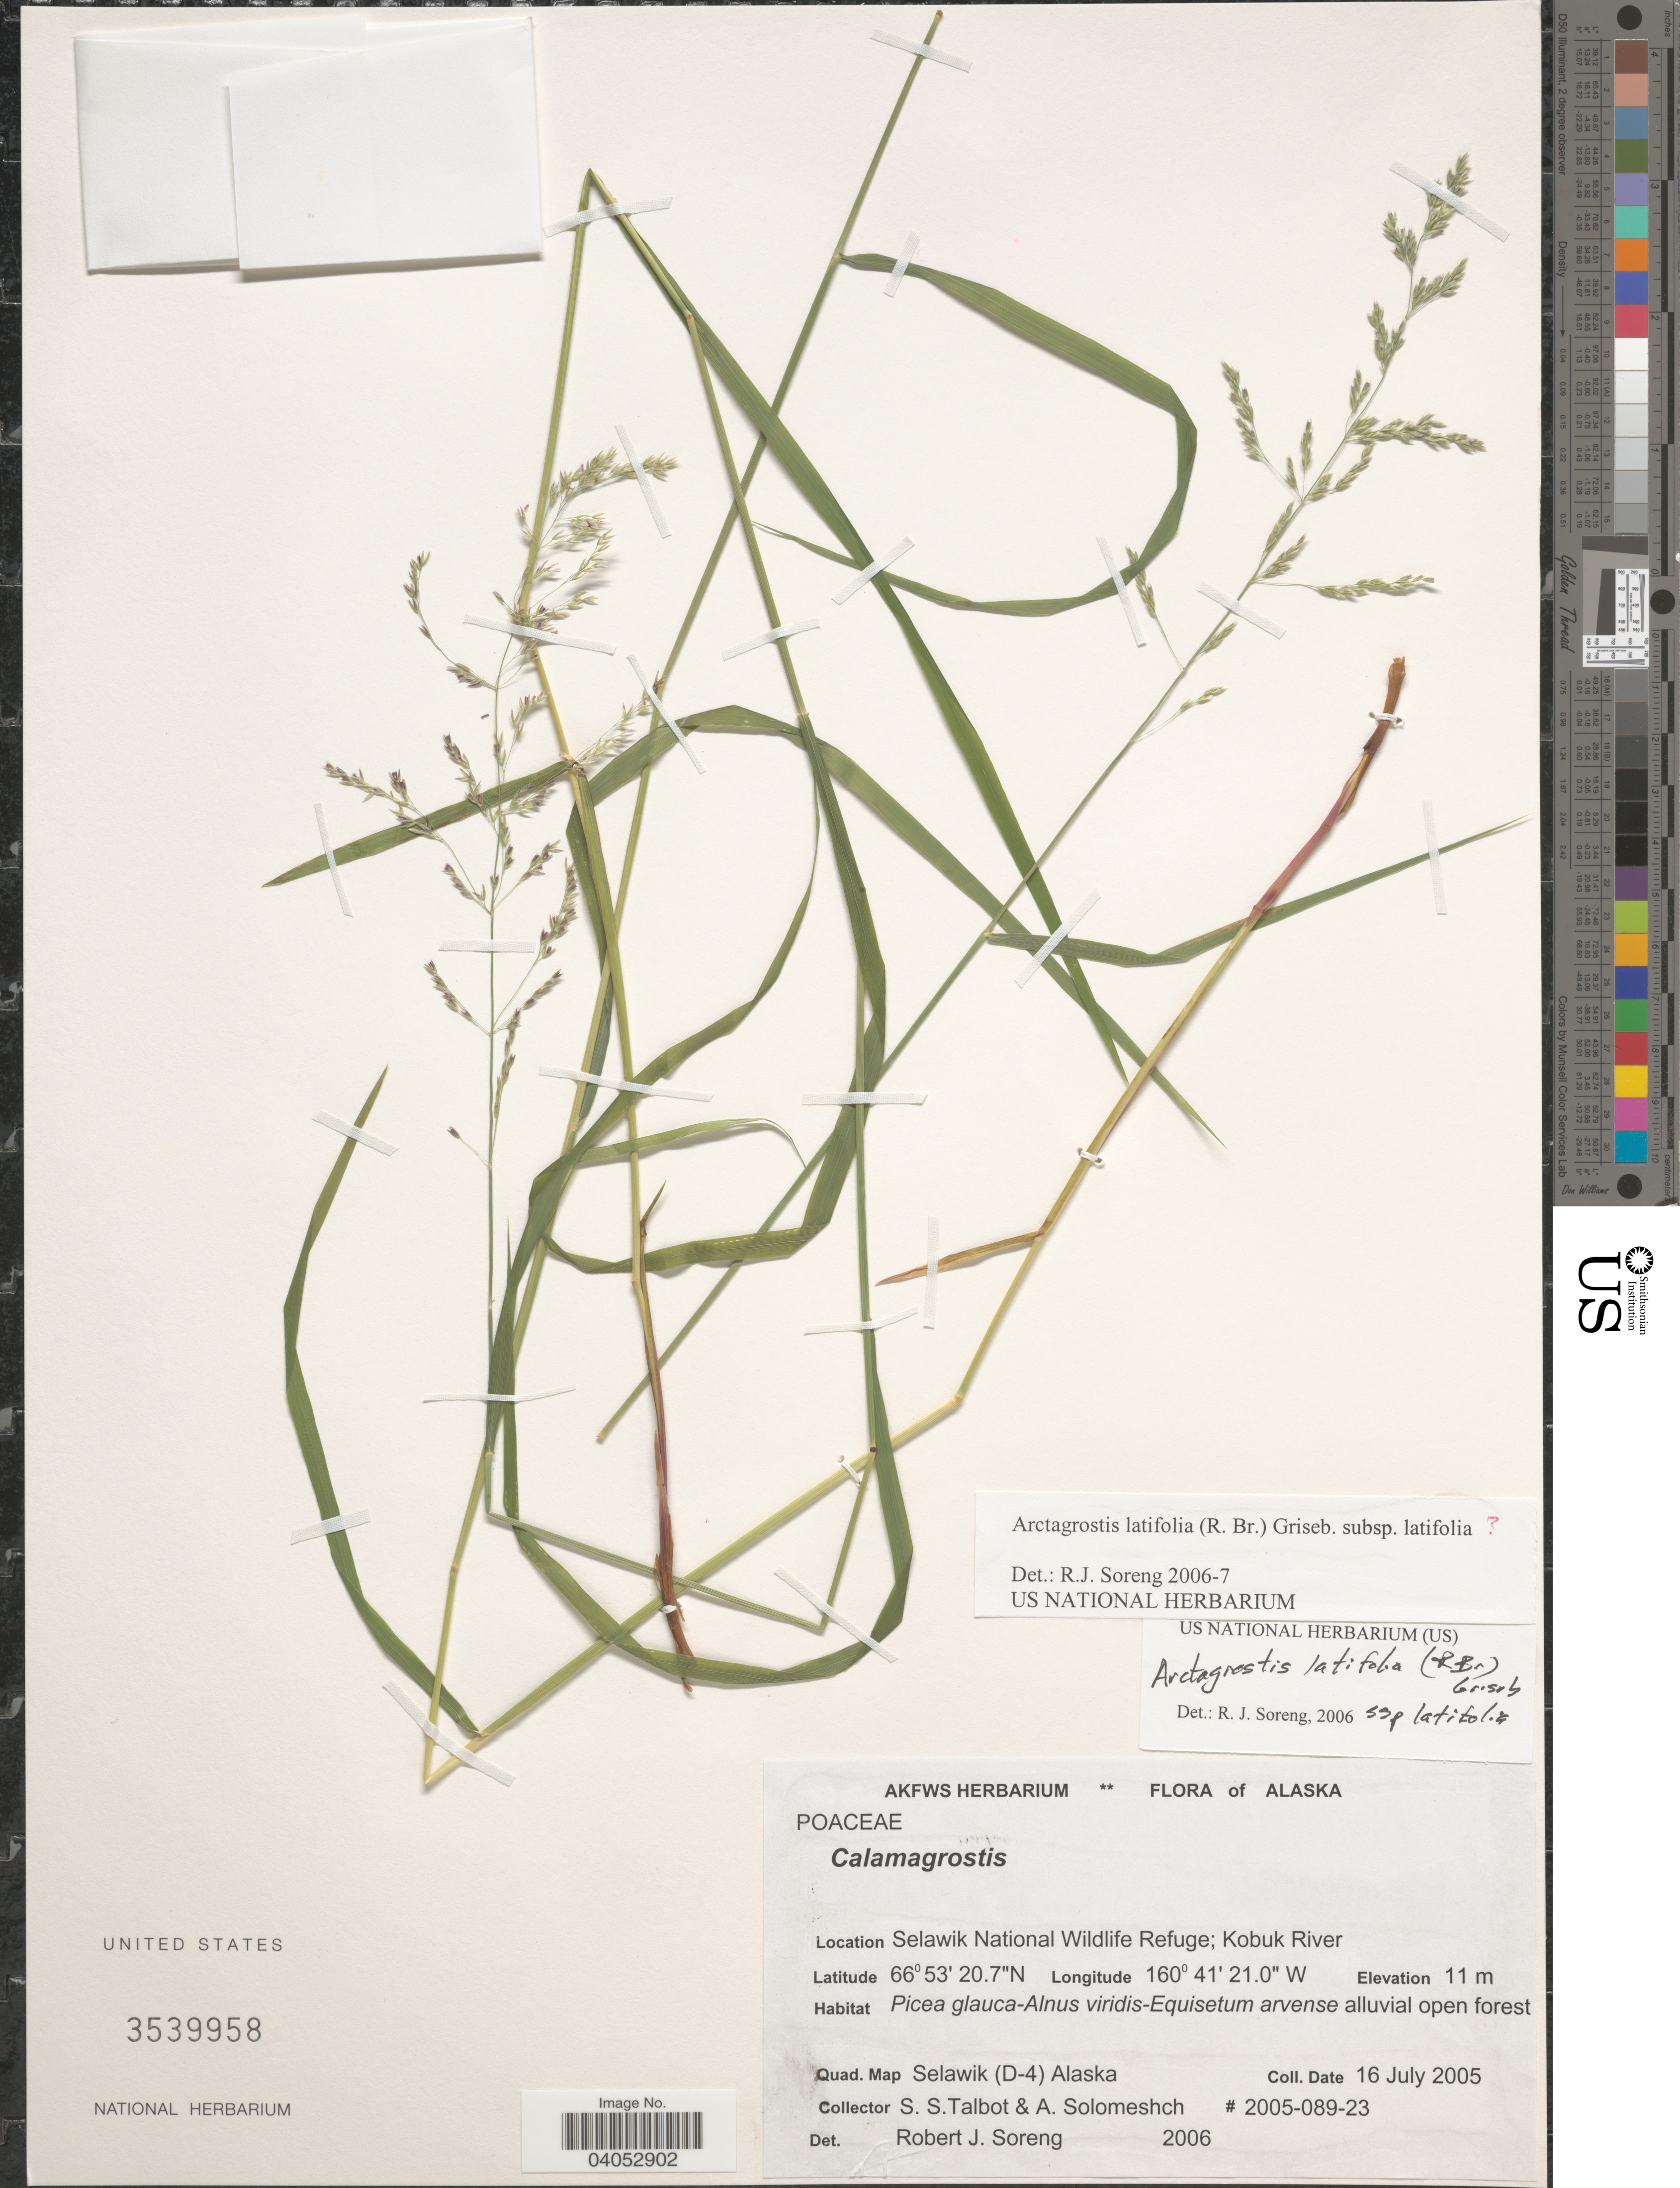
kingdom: Plantae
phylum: Tracheophyta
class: Liliopsida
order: Poales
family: Poaceae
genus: Arctagrostis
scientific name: Arctagrostis latifolia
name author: (R. Br.) Griseb.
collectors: S. S. Talbot & A. Solomeshch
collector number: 2005-089-23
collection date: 2005-07-16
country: United States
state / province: Alaska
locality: Selawik National Wildlife Refuge; Kobuk River. Quad. Map Selawik (D-4).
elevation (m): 11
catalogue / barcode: US 3539958